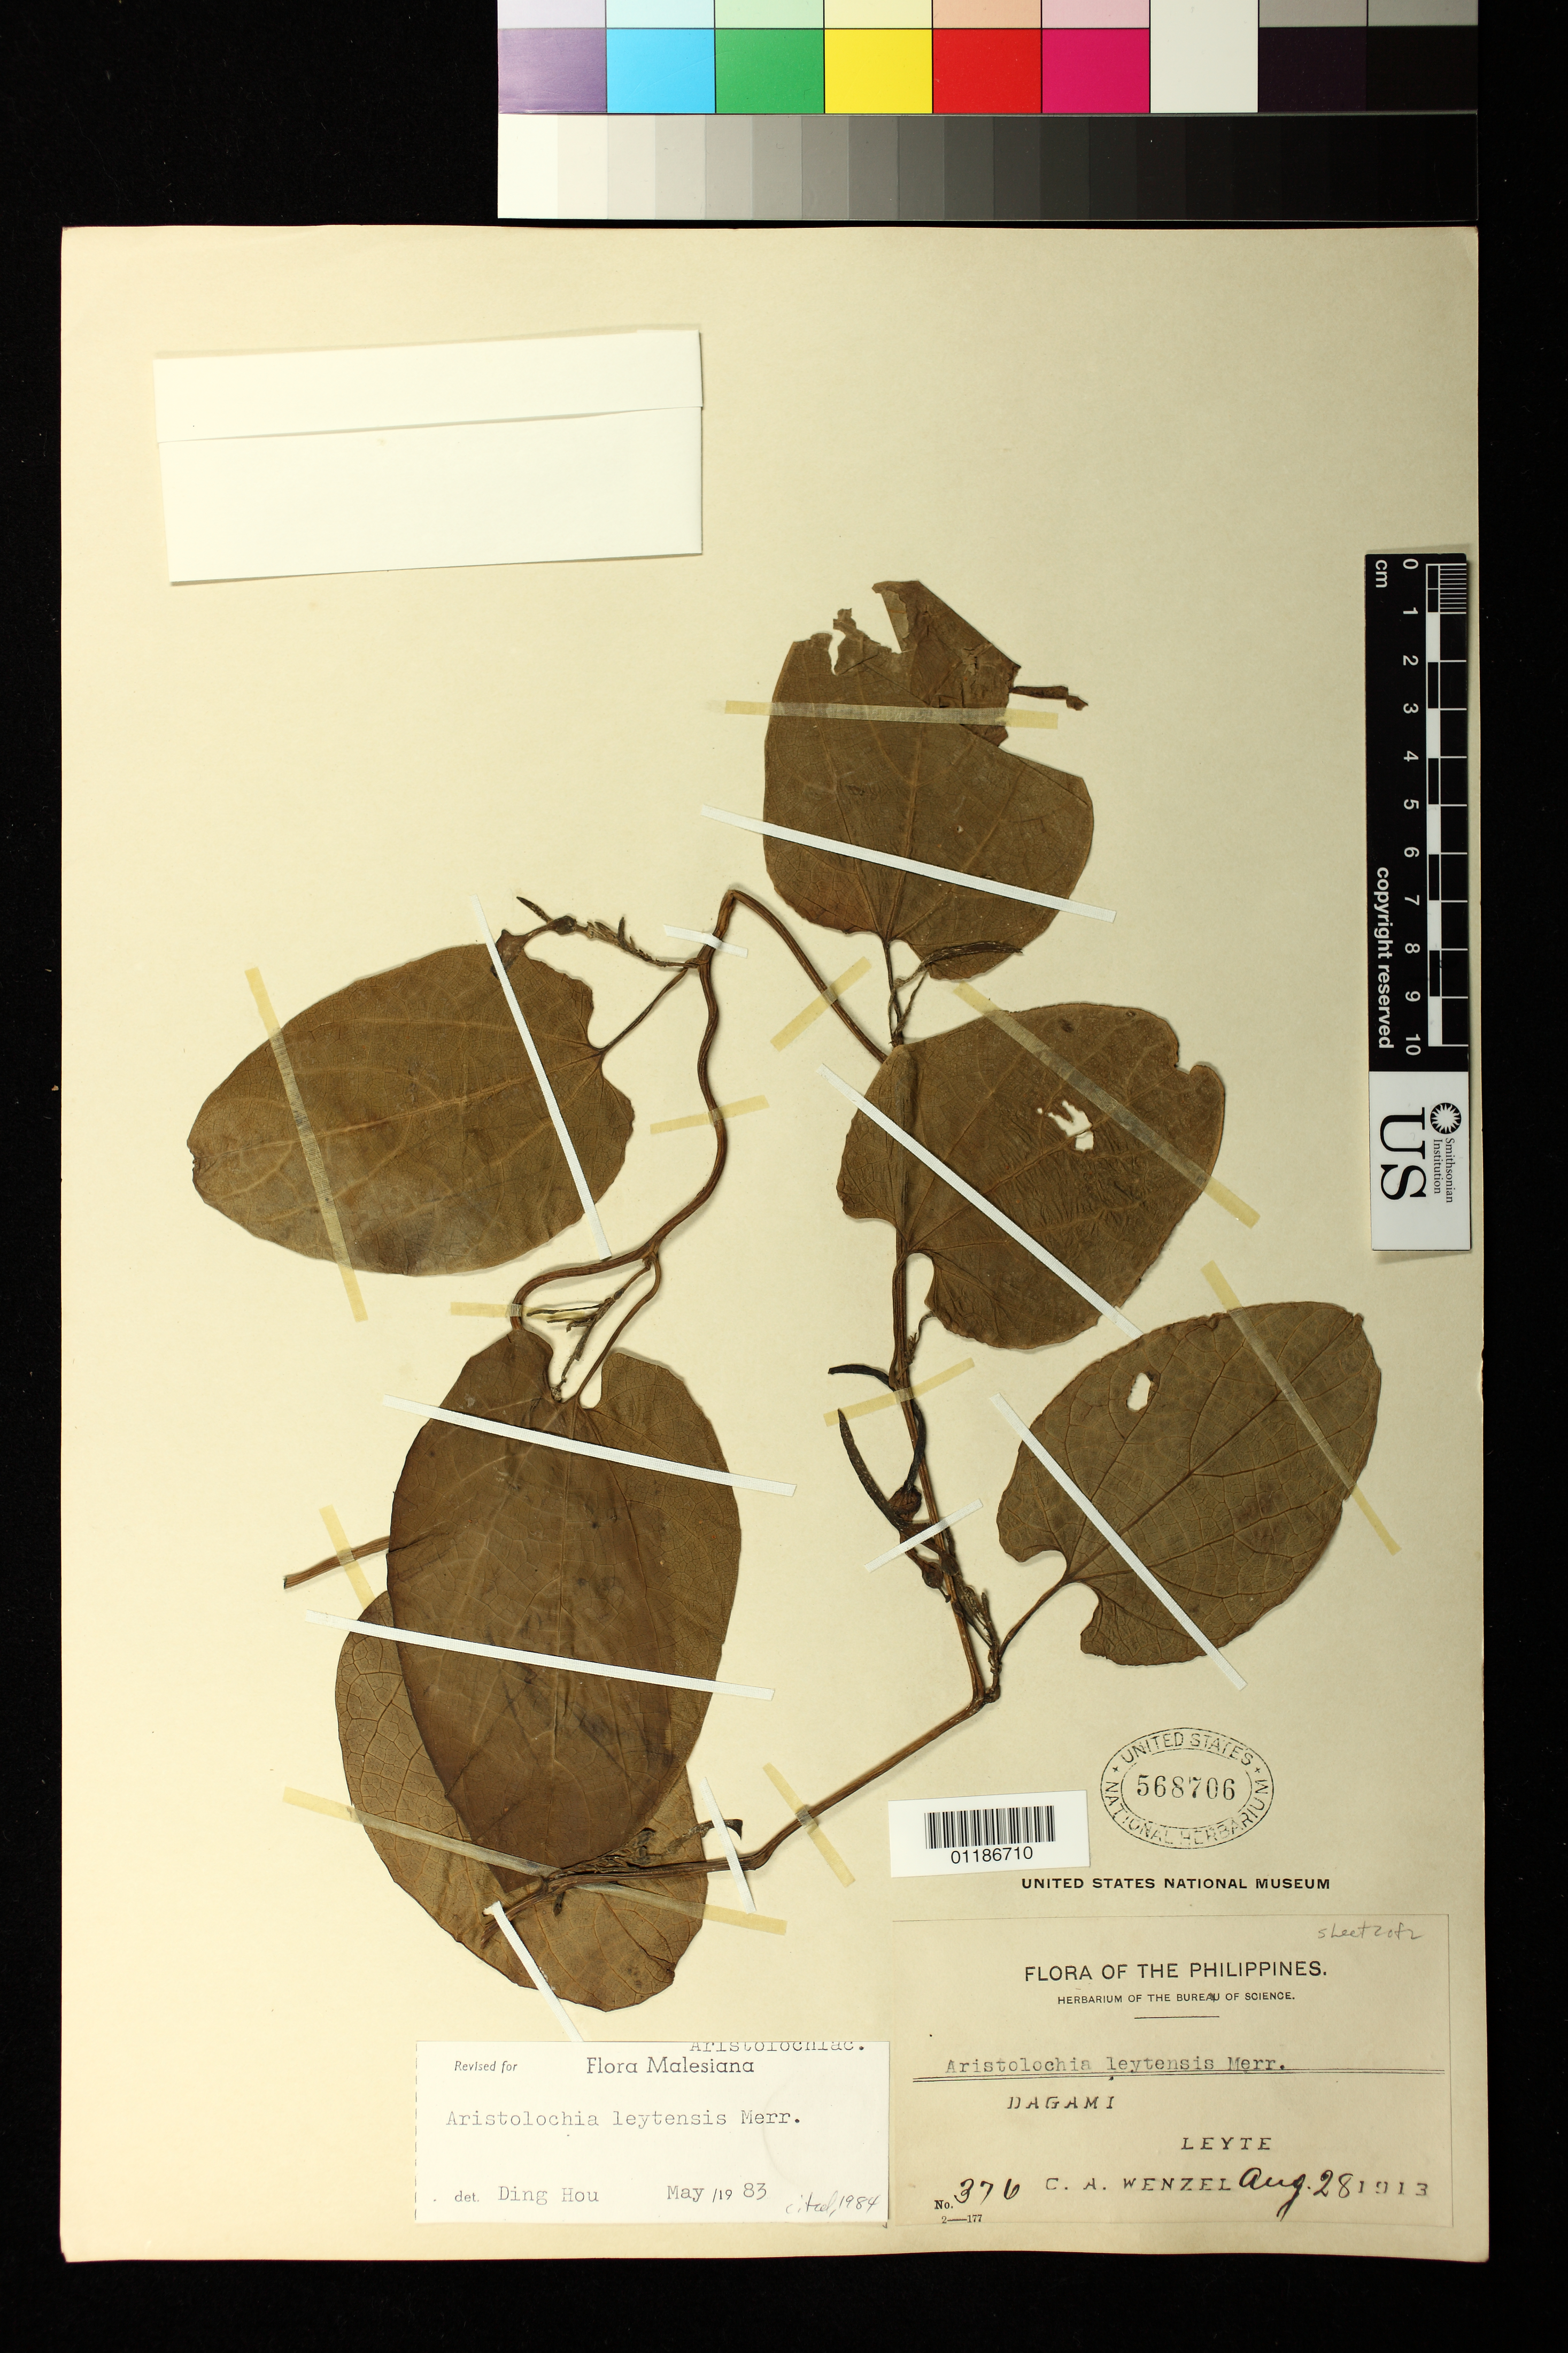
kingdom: Plantae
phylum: Tracheophyta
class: Magnoliopsida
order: Piperales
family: Aristolochiaceae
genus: Aristolochia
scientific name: Aristolochia leytensis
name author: Merr.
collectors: C. Wenzel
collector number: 376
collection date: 1913-08-28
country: Philippines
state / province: Eastern Visayas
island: Leyte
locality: Dagami, Leyte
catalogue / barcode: US 568706